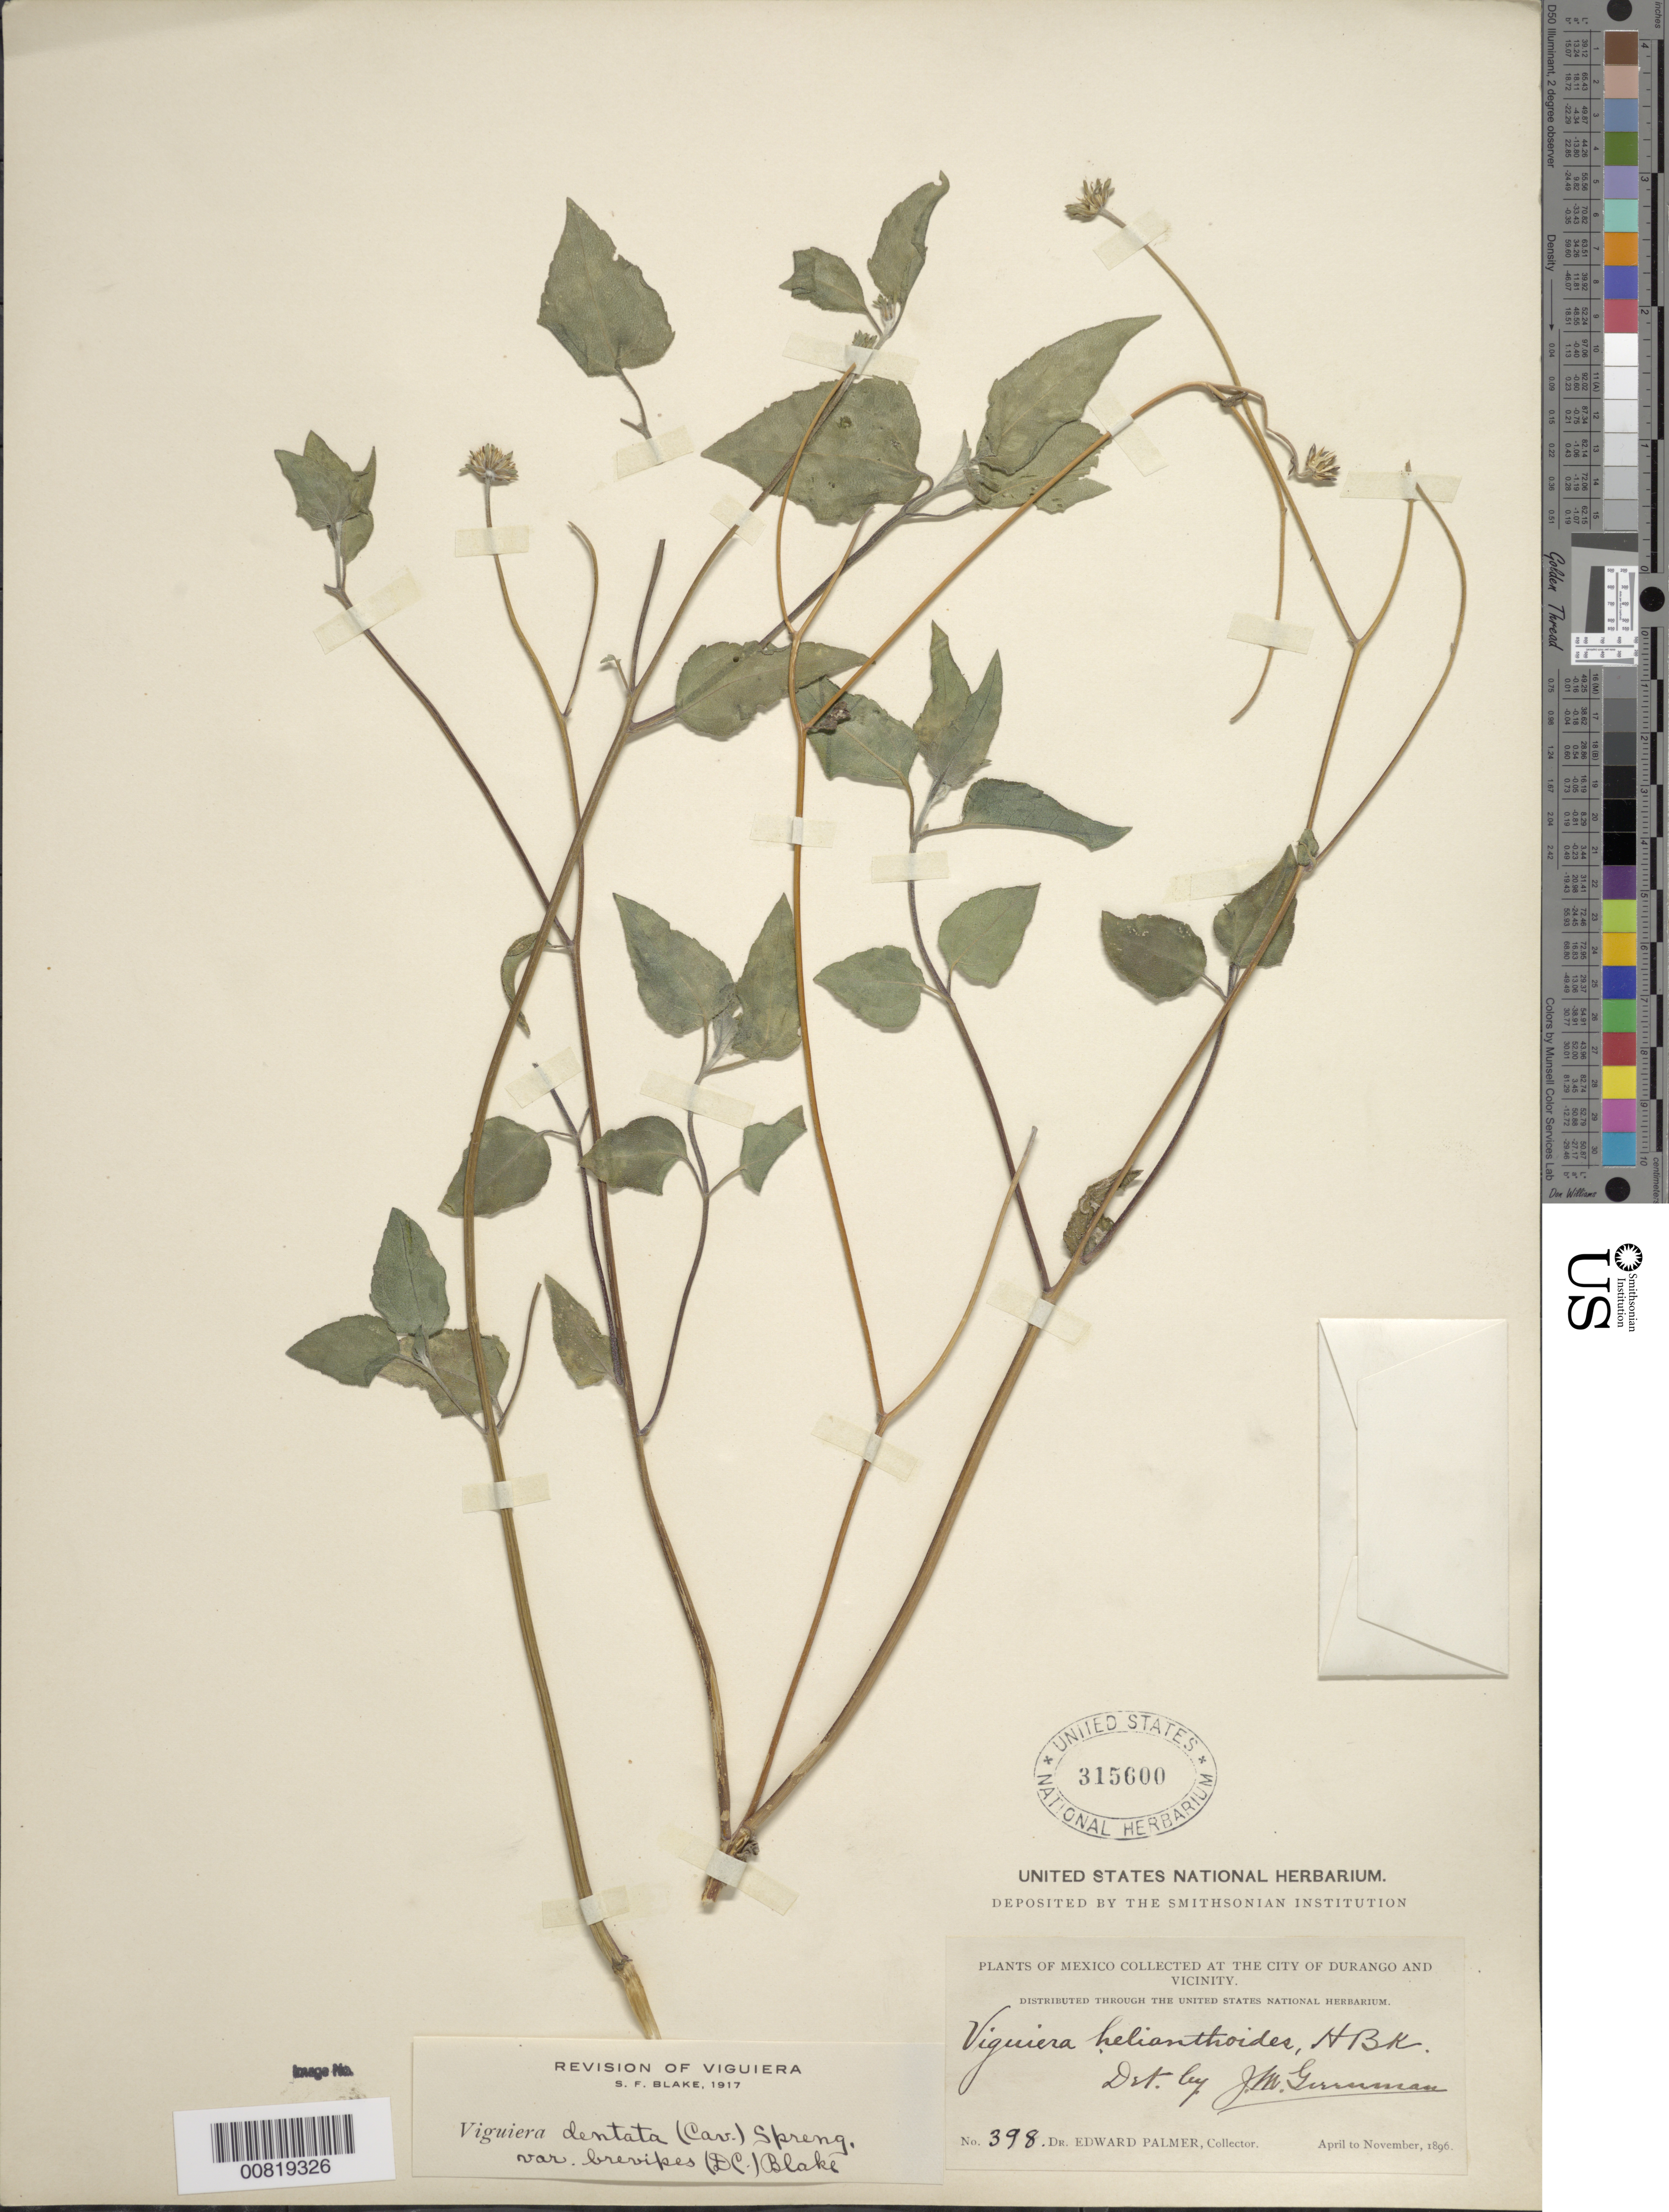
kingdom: Plantae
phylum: Tracheophyta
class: Magnoliopsida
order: Asterales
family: Asteraceae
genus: Viguiera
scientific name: Viguiera dentata var. brevipes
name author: (DC.) S.F. Blake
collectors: E. Palmer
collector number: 398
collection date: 1896-04/1896-11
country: Mexico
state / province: Durango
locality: At the City of Durango and Vicinity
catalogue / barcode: US 315600